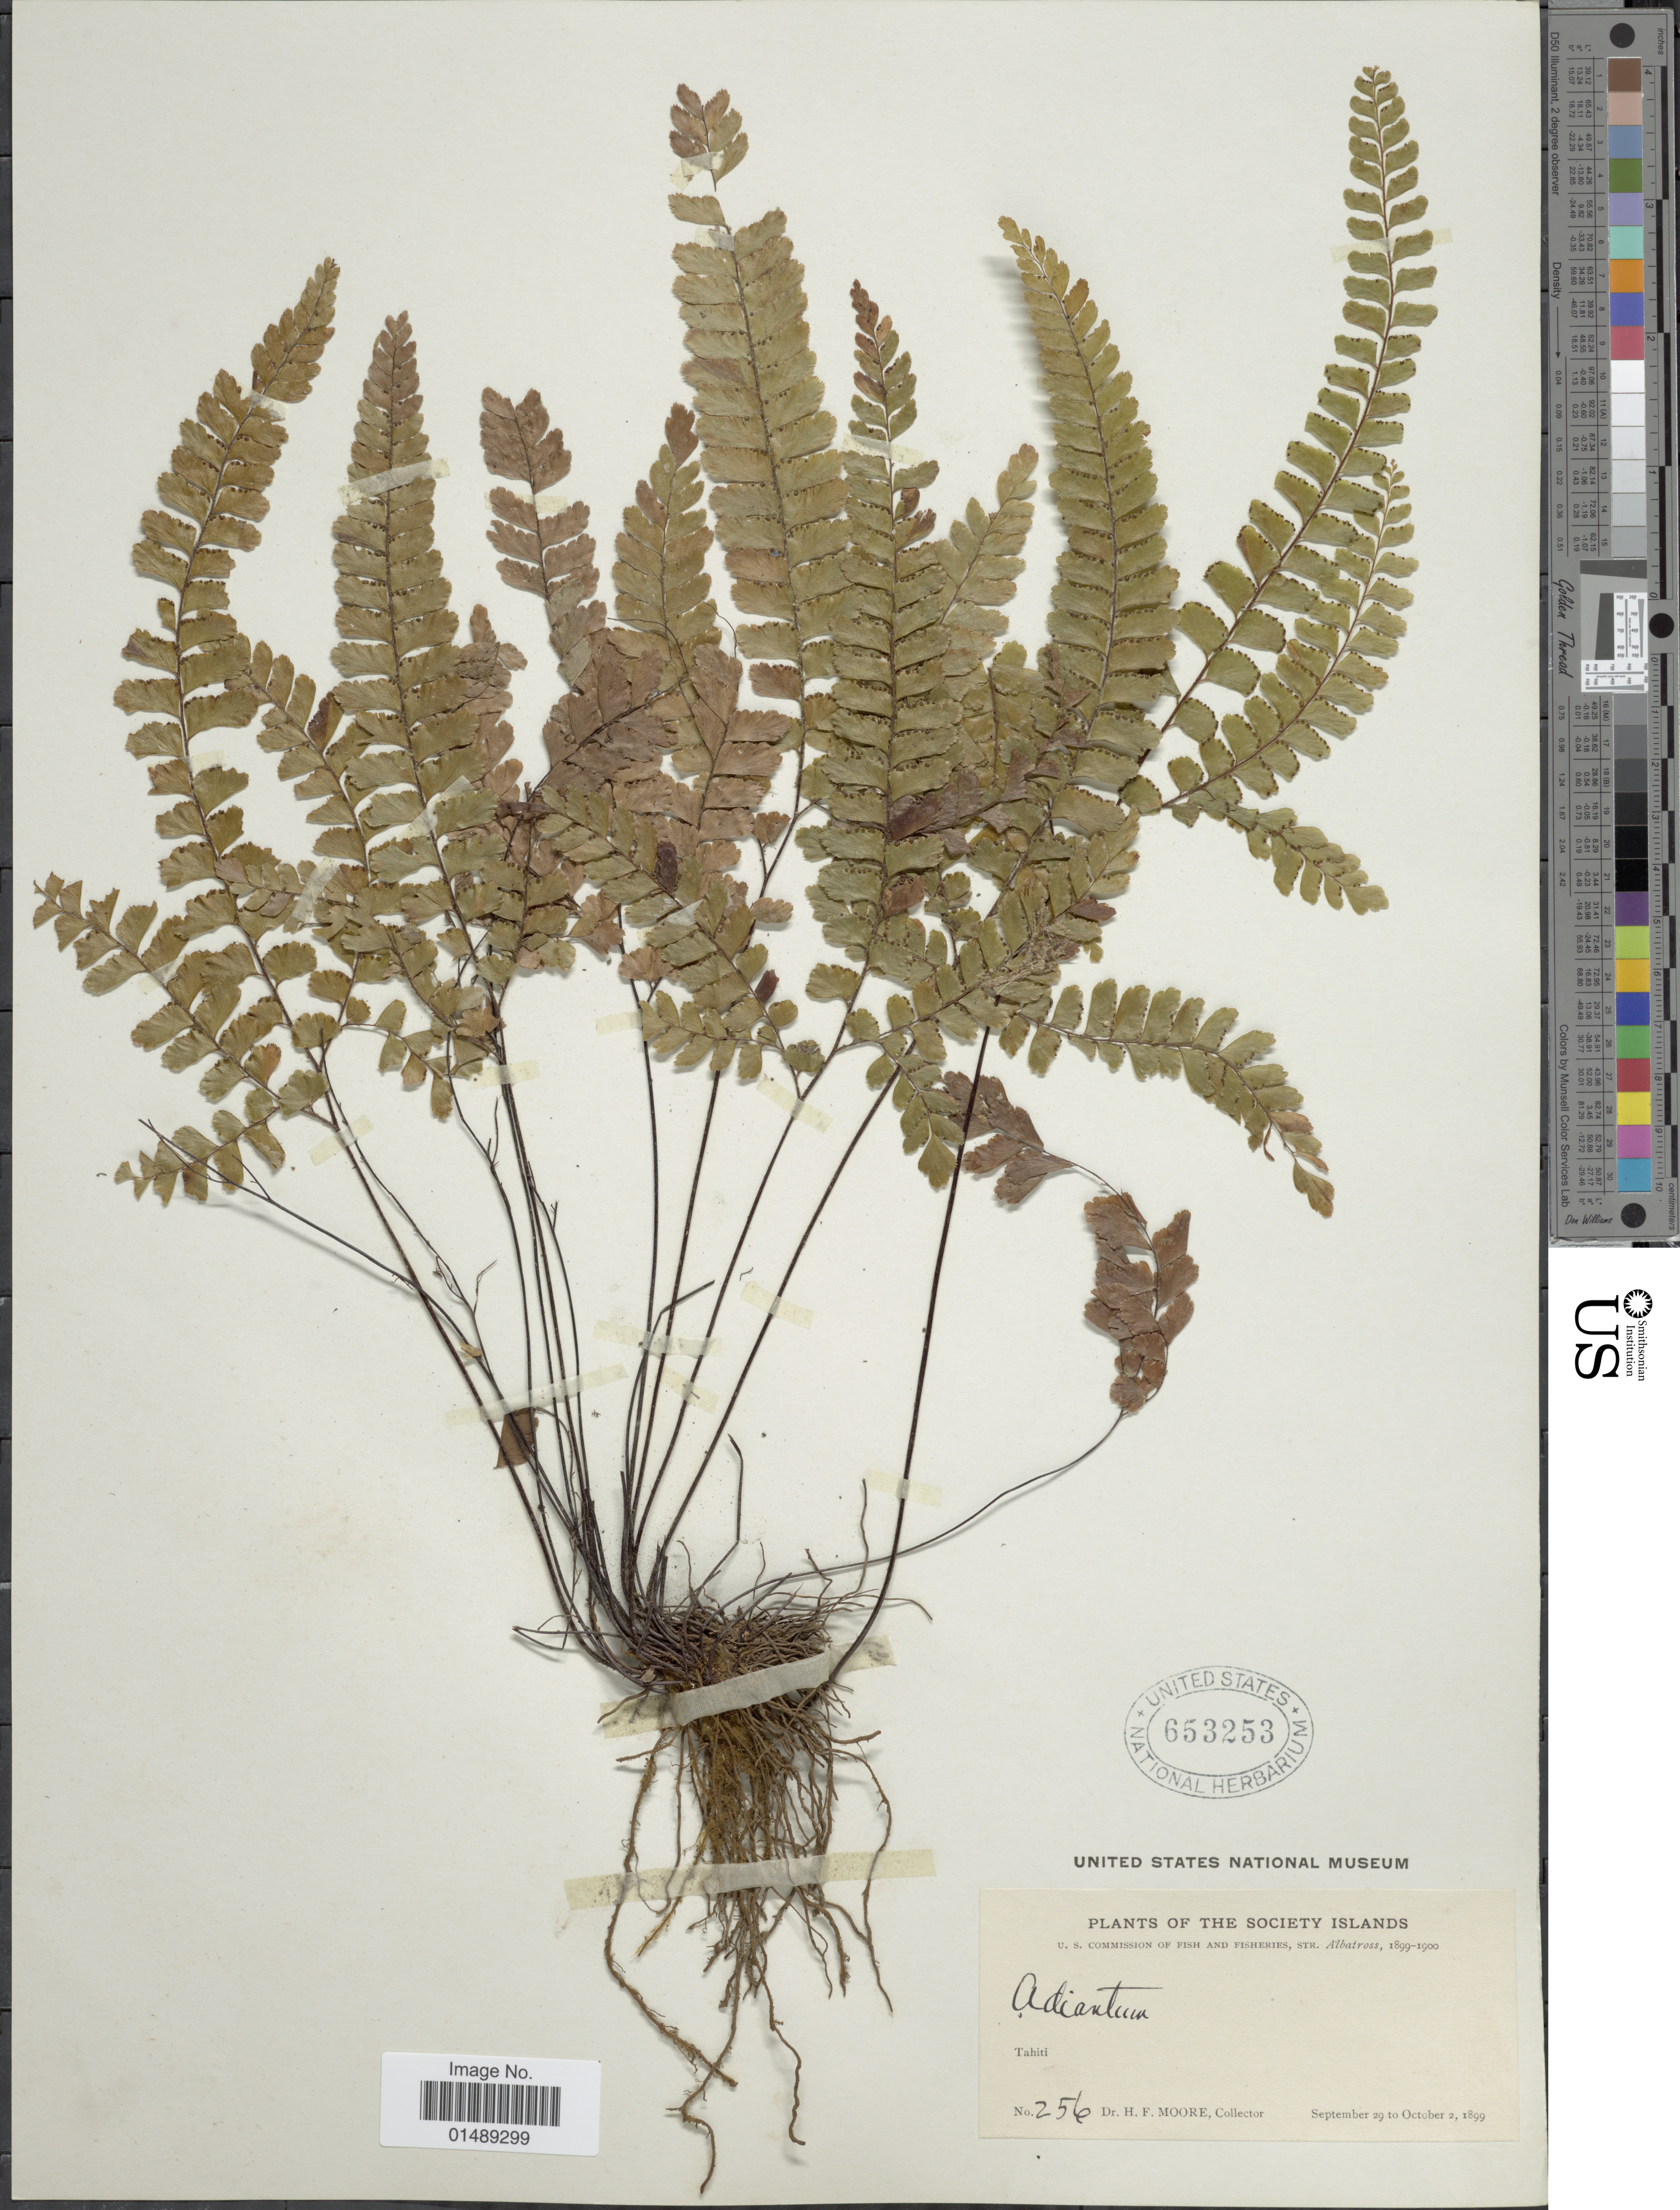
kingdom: Plantae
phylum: Tracheophyta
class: Polypodiopsida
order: Polypodiales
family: Pteridaceae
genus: Adiantum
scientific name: Adiantum hispidulum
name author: Sw.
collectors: H. F. Moore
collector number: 256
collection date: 1899-09-29/1899-10-02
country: French Polynesia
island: Tahiti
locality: The Society Islands, Tahiti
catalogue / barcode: US 653253